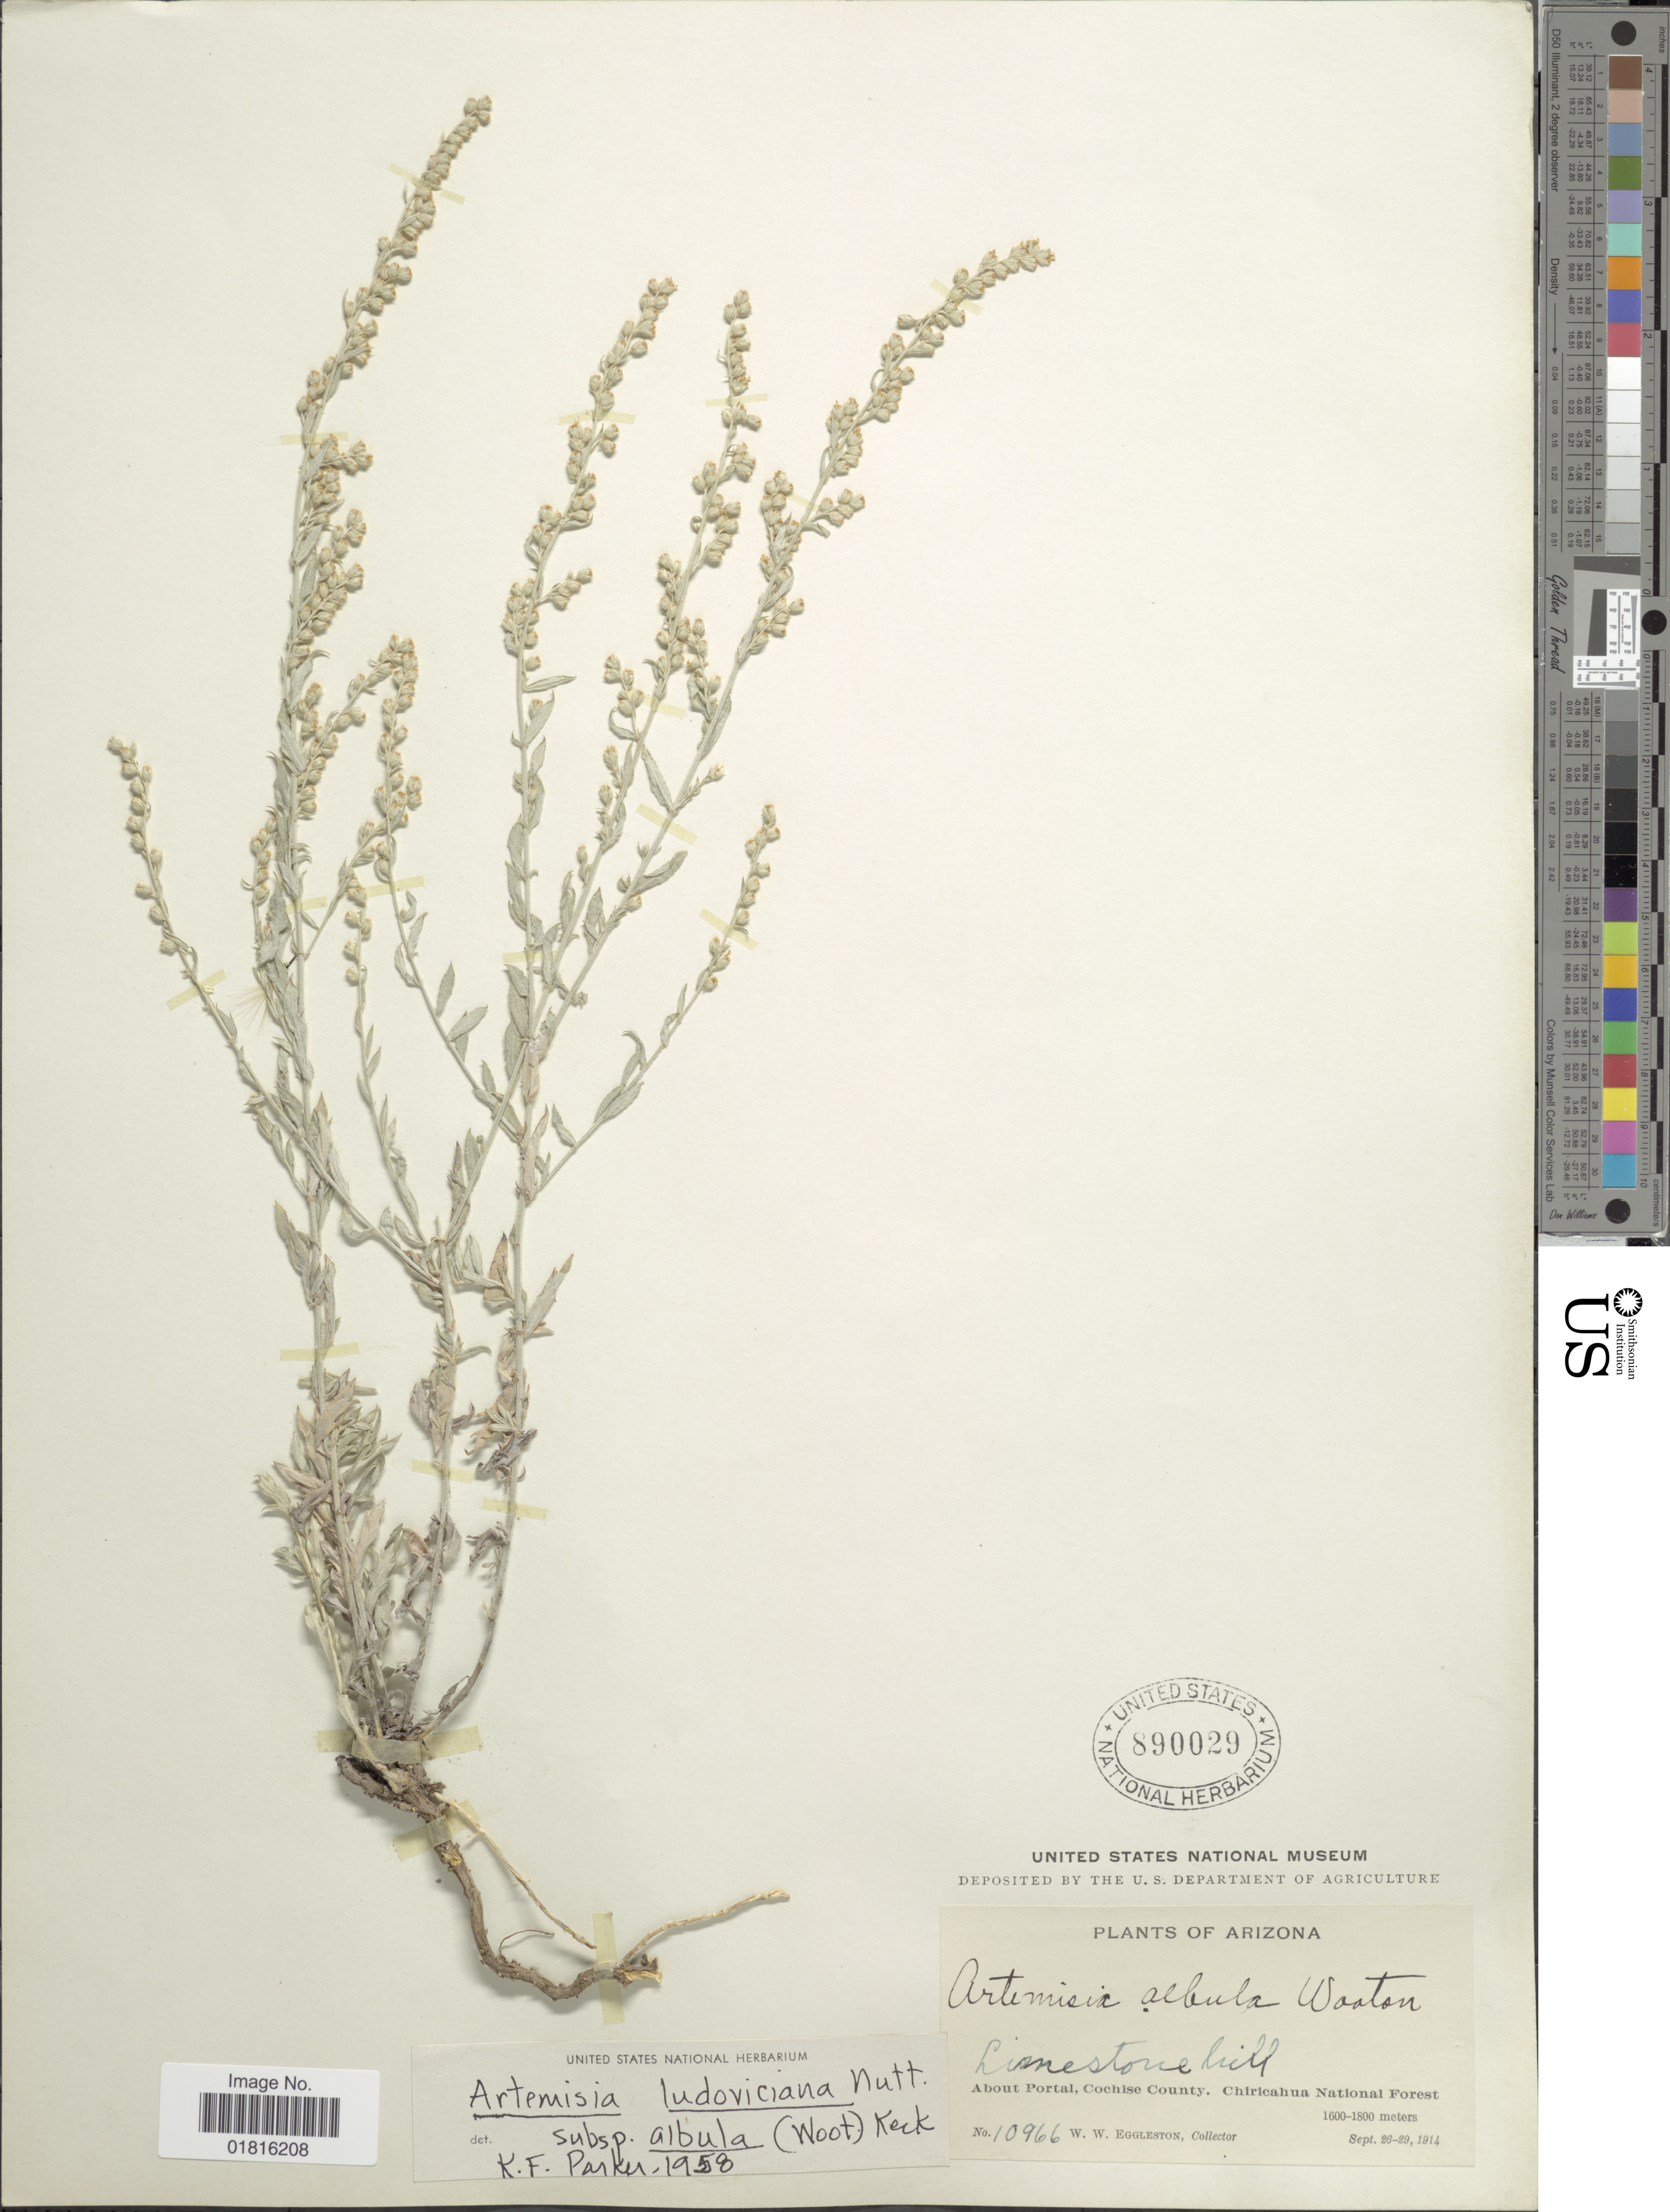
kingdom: Plantae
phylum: Tracheophyta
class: Magnoliopsida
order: Asterales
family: Asteraceae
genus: Artemisia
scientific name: Artemisia ludoviciana subsp. albula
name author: (Wooton) D.D. Keck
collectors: W. W. Eggleston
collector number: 10966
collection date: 1914-09-26/1914-09-29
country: United States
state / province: Arizona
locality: Limestone hill, About Portal, Cochise County, Chiricahua National Forest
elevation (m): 1600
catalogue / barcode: US 890029